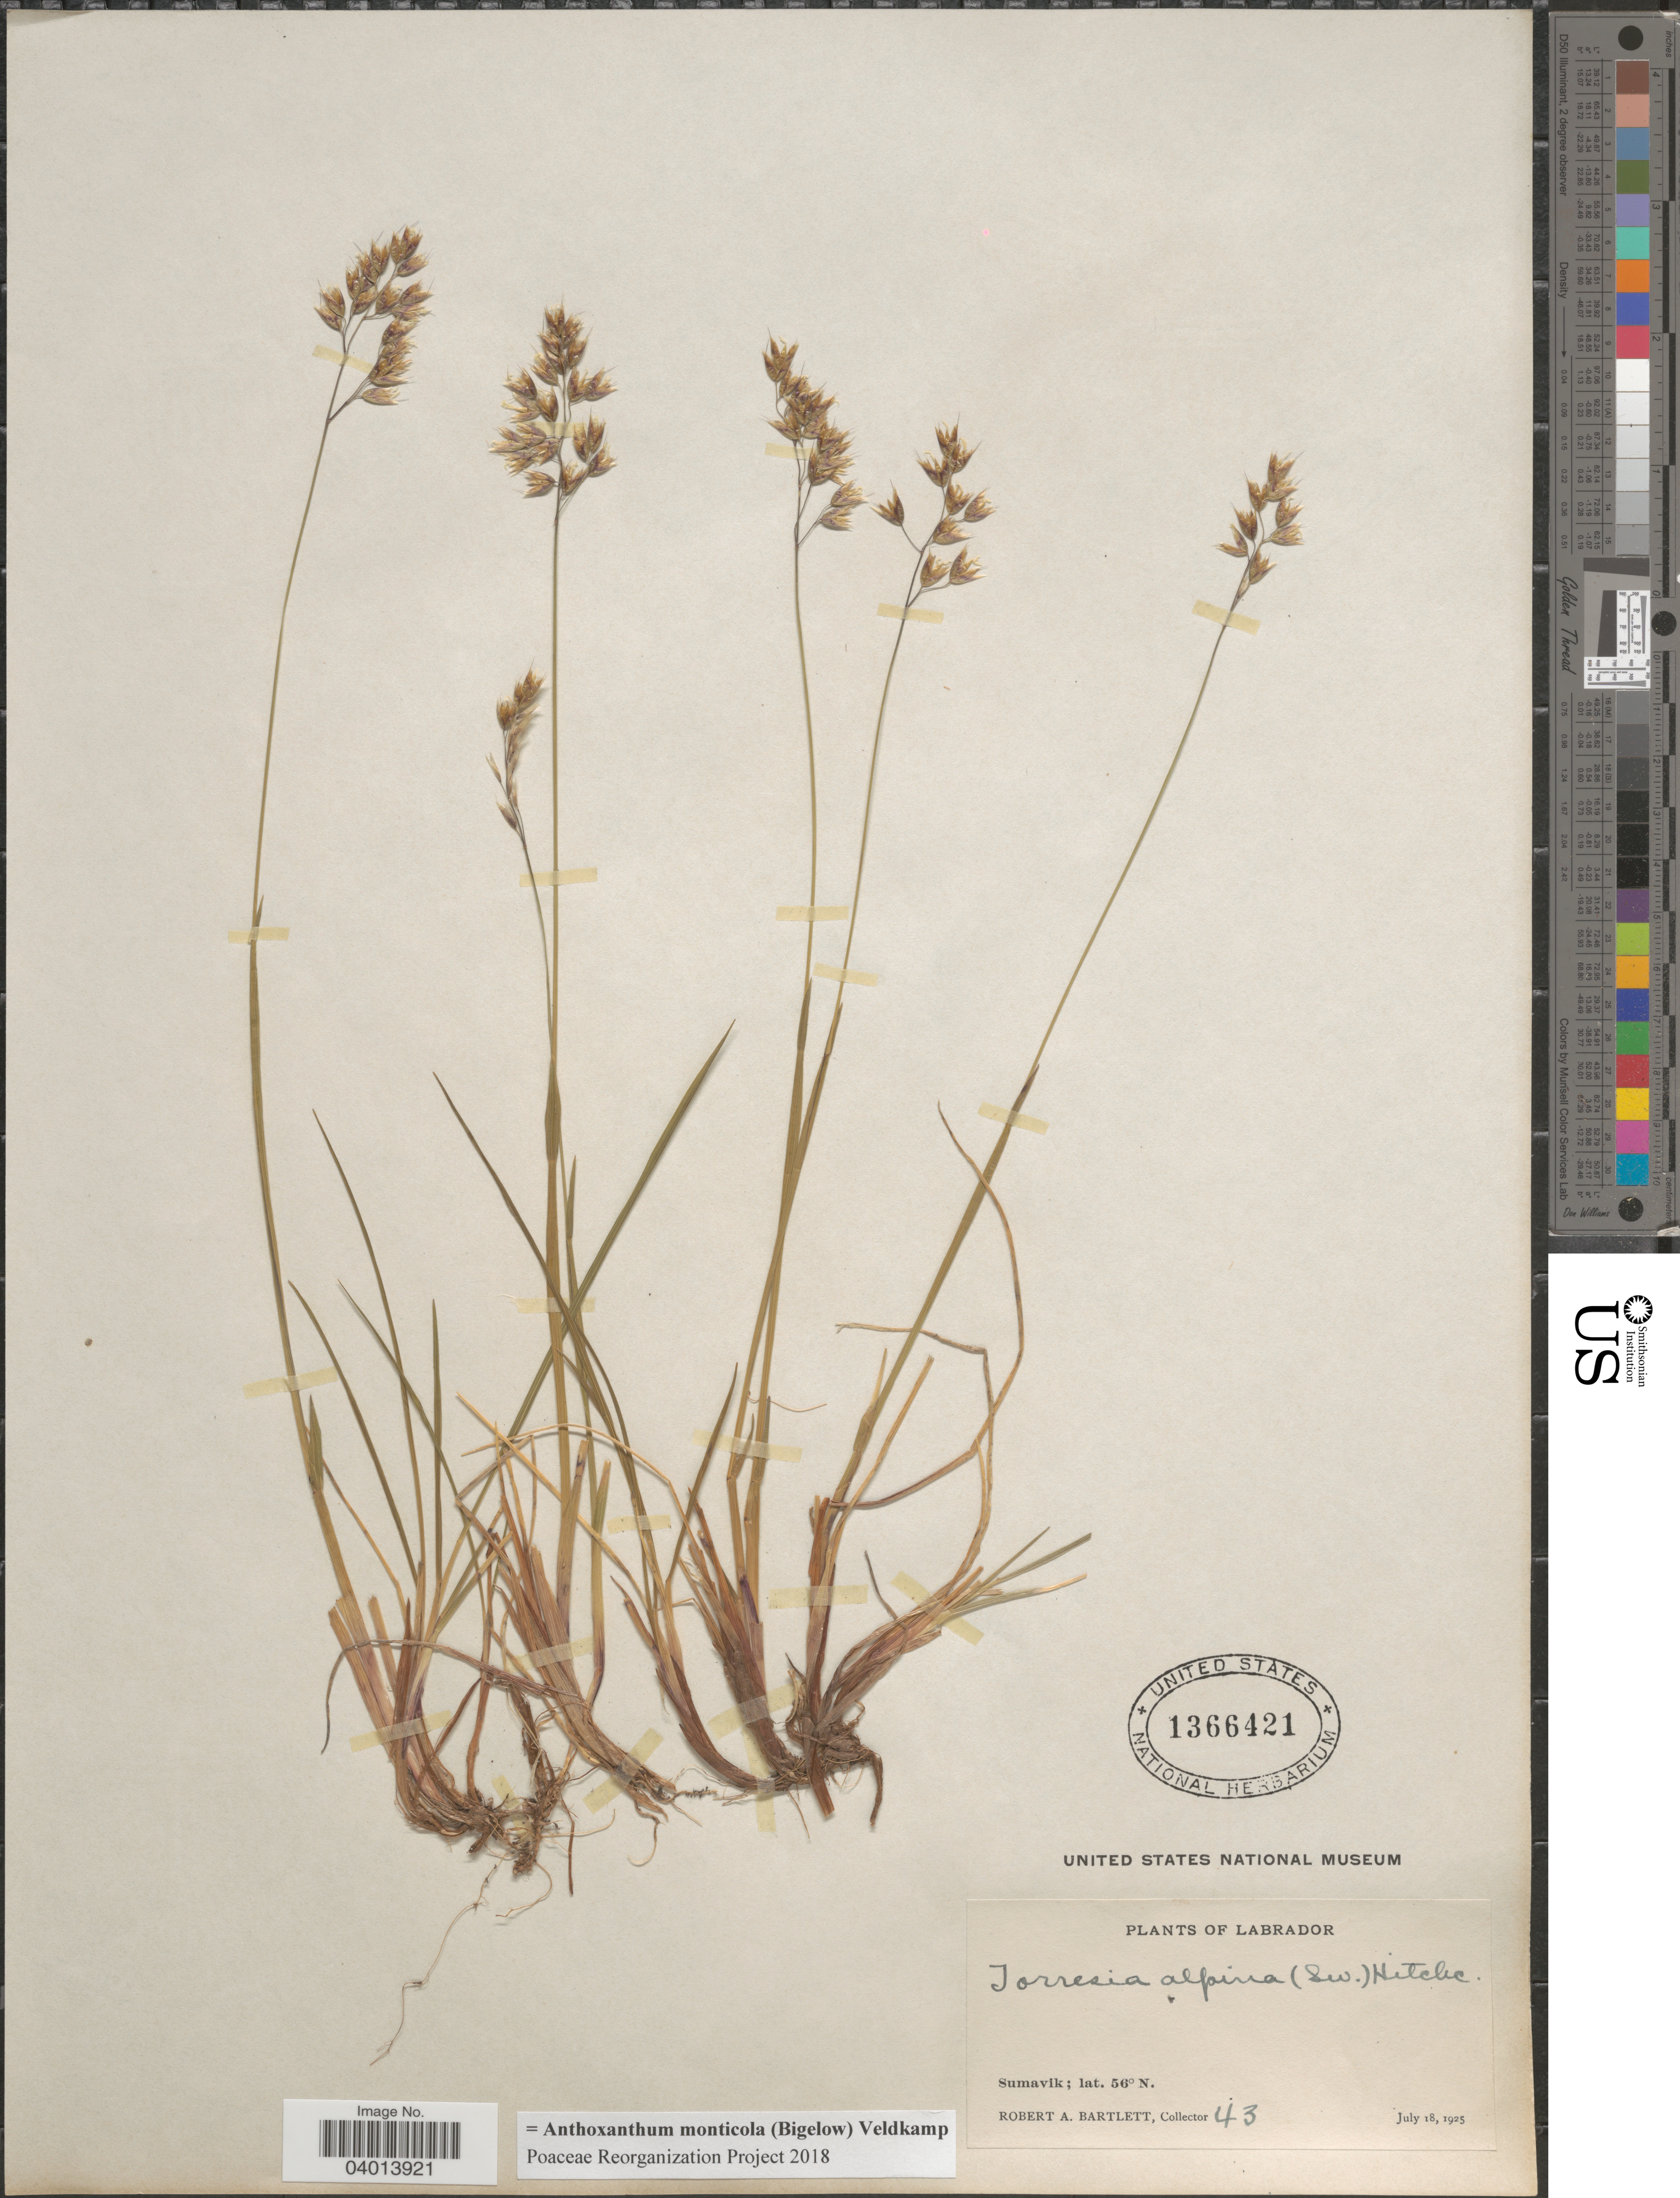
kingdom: Plantae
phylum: Tracheophyta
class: Liliopsida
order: Poales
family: Poaceae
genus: Anthoxanthum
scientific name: Anthoxanthum monticola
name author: (Bigelow) Veldkamp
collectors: R. A. Bartlett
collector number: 43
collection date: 1925-07-18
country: Canada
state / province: Newfoundland and Labrador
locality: Labrador. Sumavik.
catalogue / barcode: US 1366421